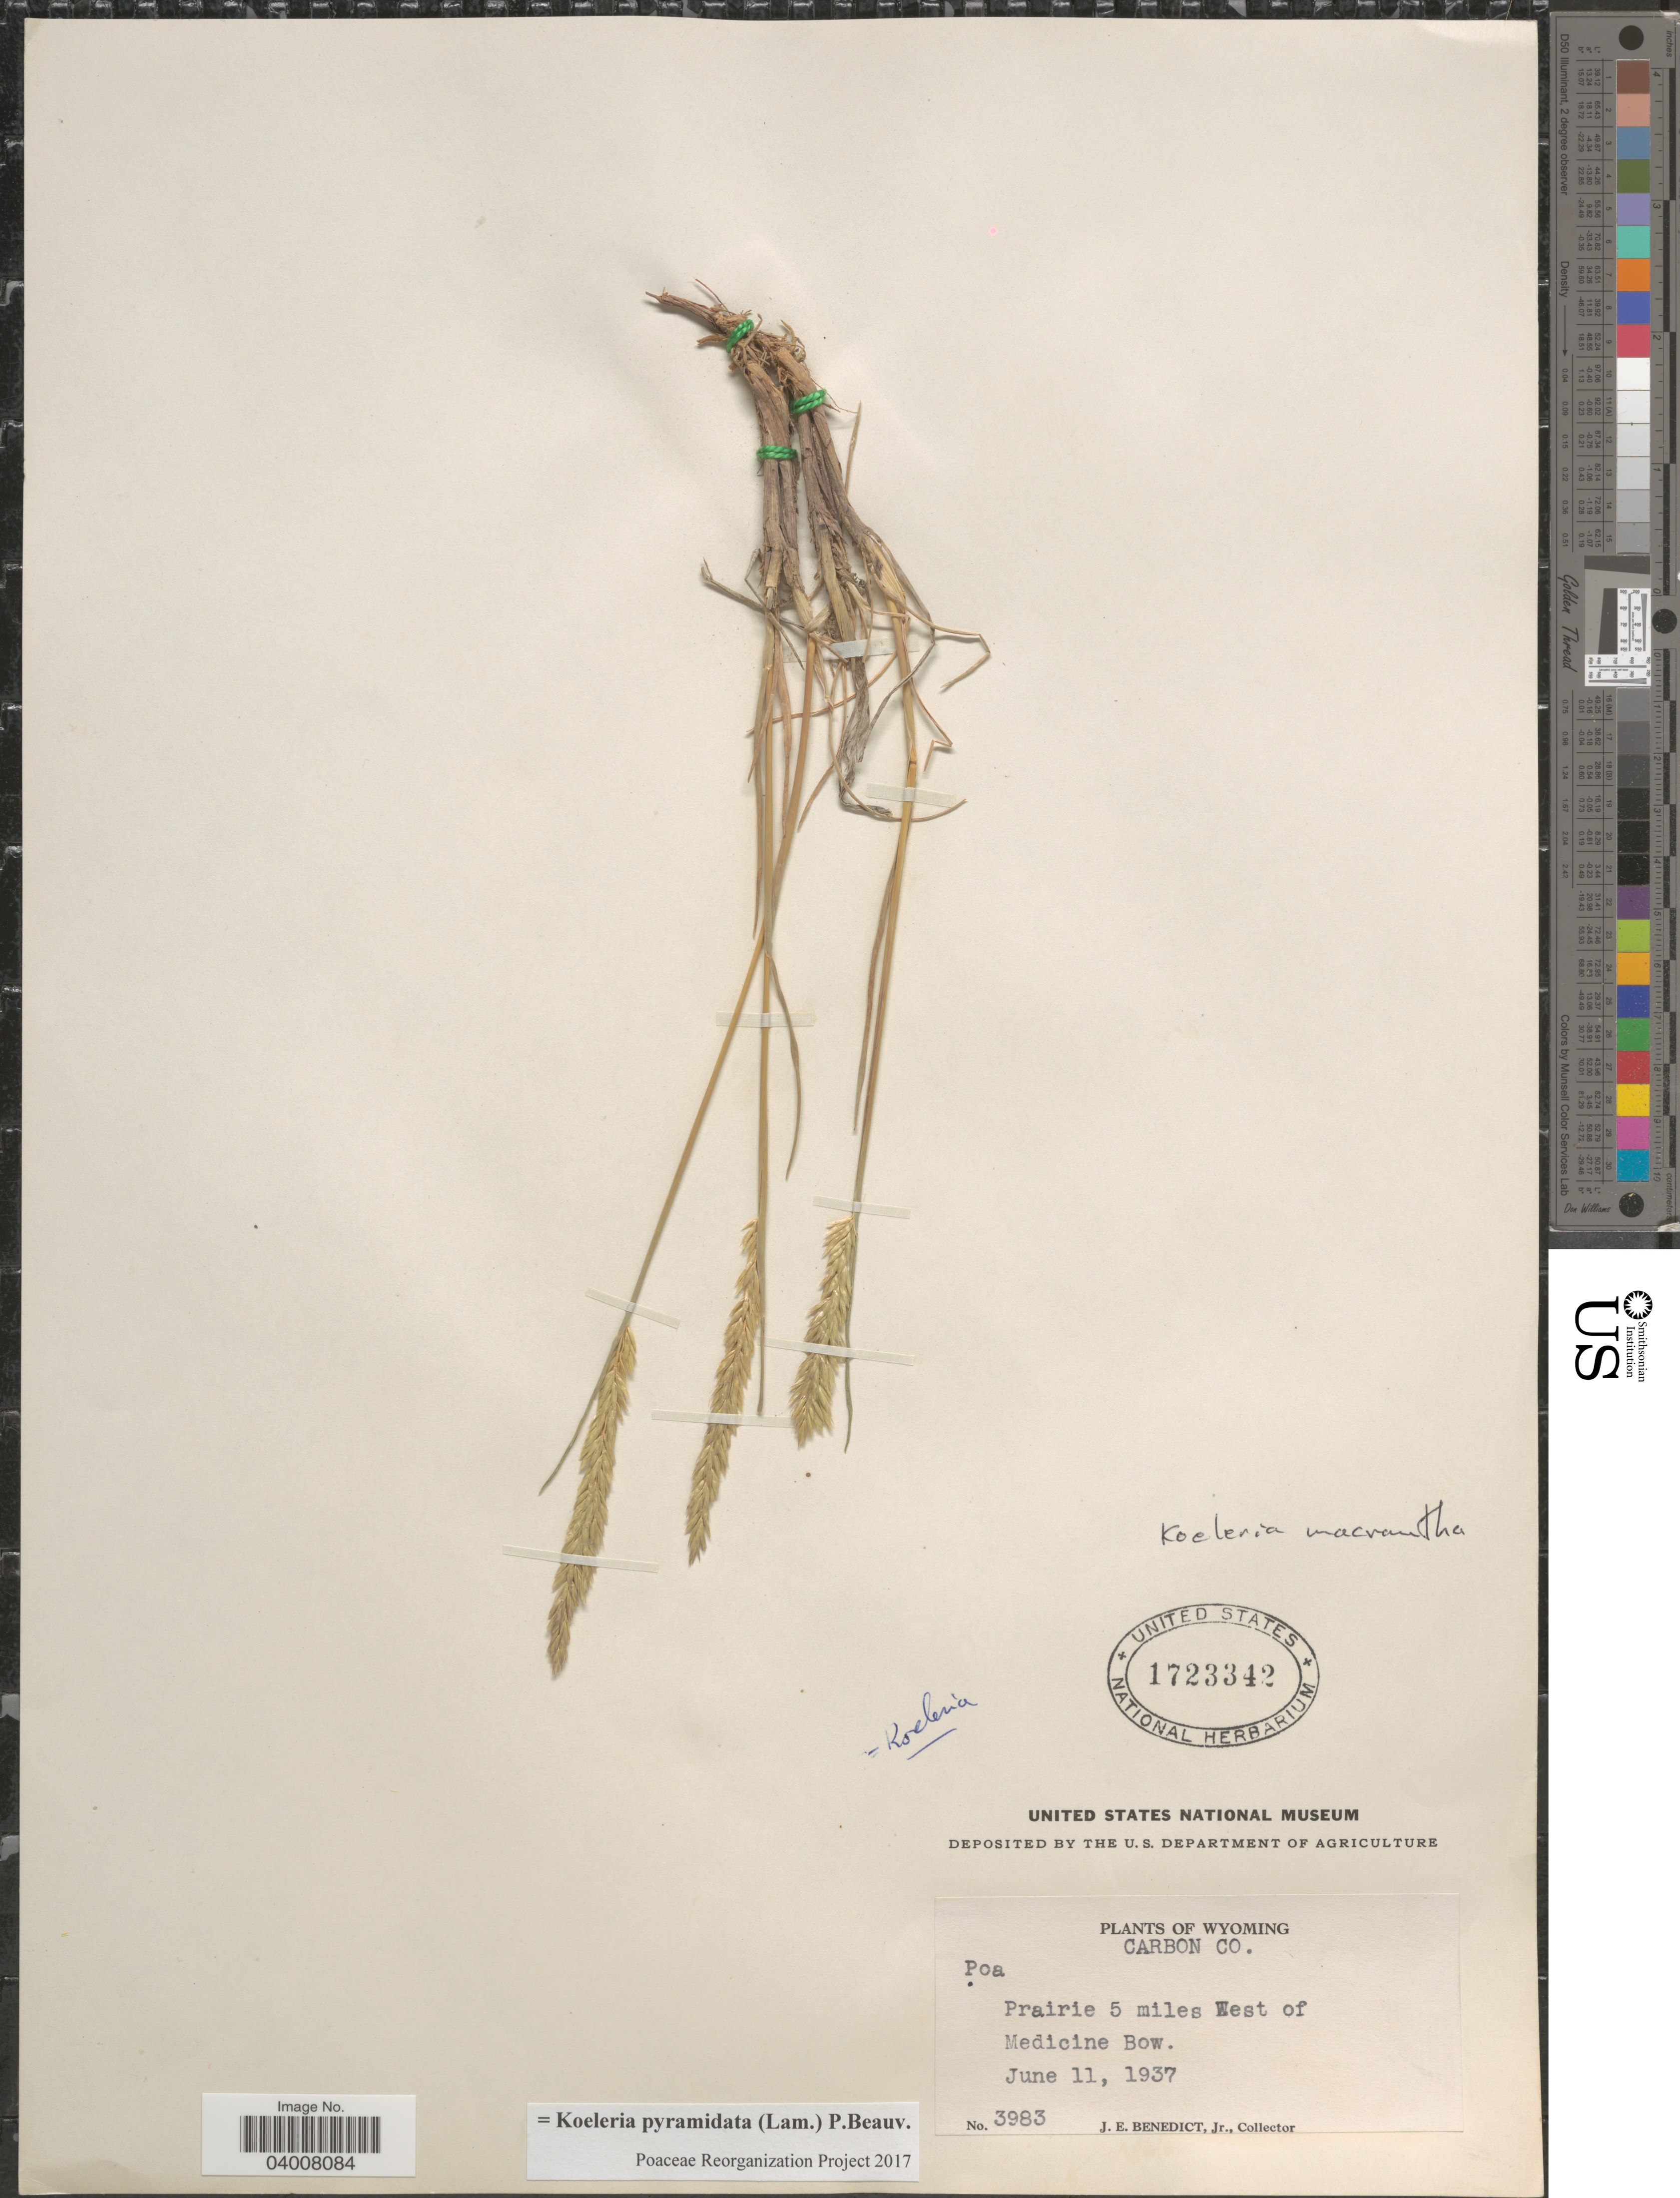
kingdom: Plantae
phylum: Tracheophyta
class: Liliopsida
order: Poales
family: Poaceae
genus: Koeleria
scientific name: Koeleria pyramidata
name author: (Lam.) P. Beauv.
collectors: J. Benedict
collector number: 3983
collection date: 1937-06-11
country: United States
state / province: Wyoming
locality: Carbon Co. Prairie 5 miles West of Medicine Bow.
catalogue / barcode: US 1723342